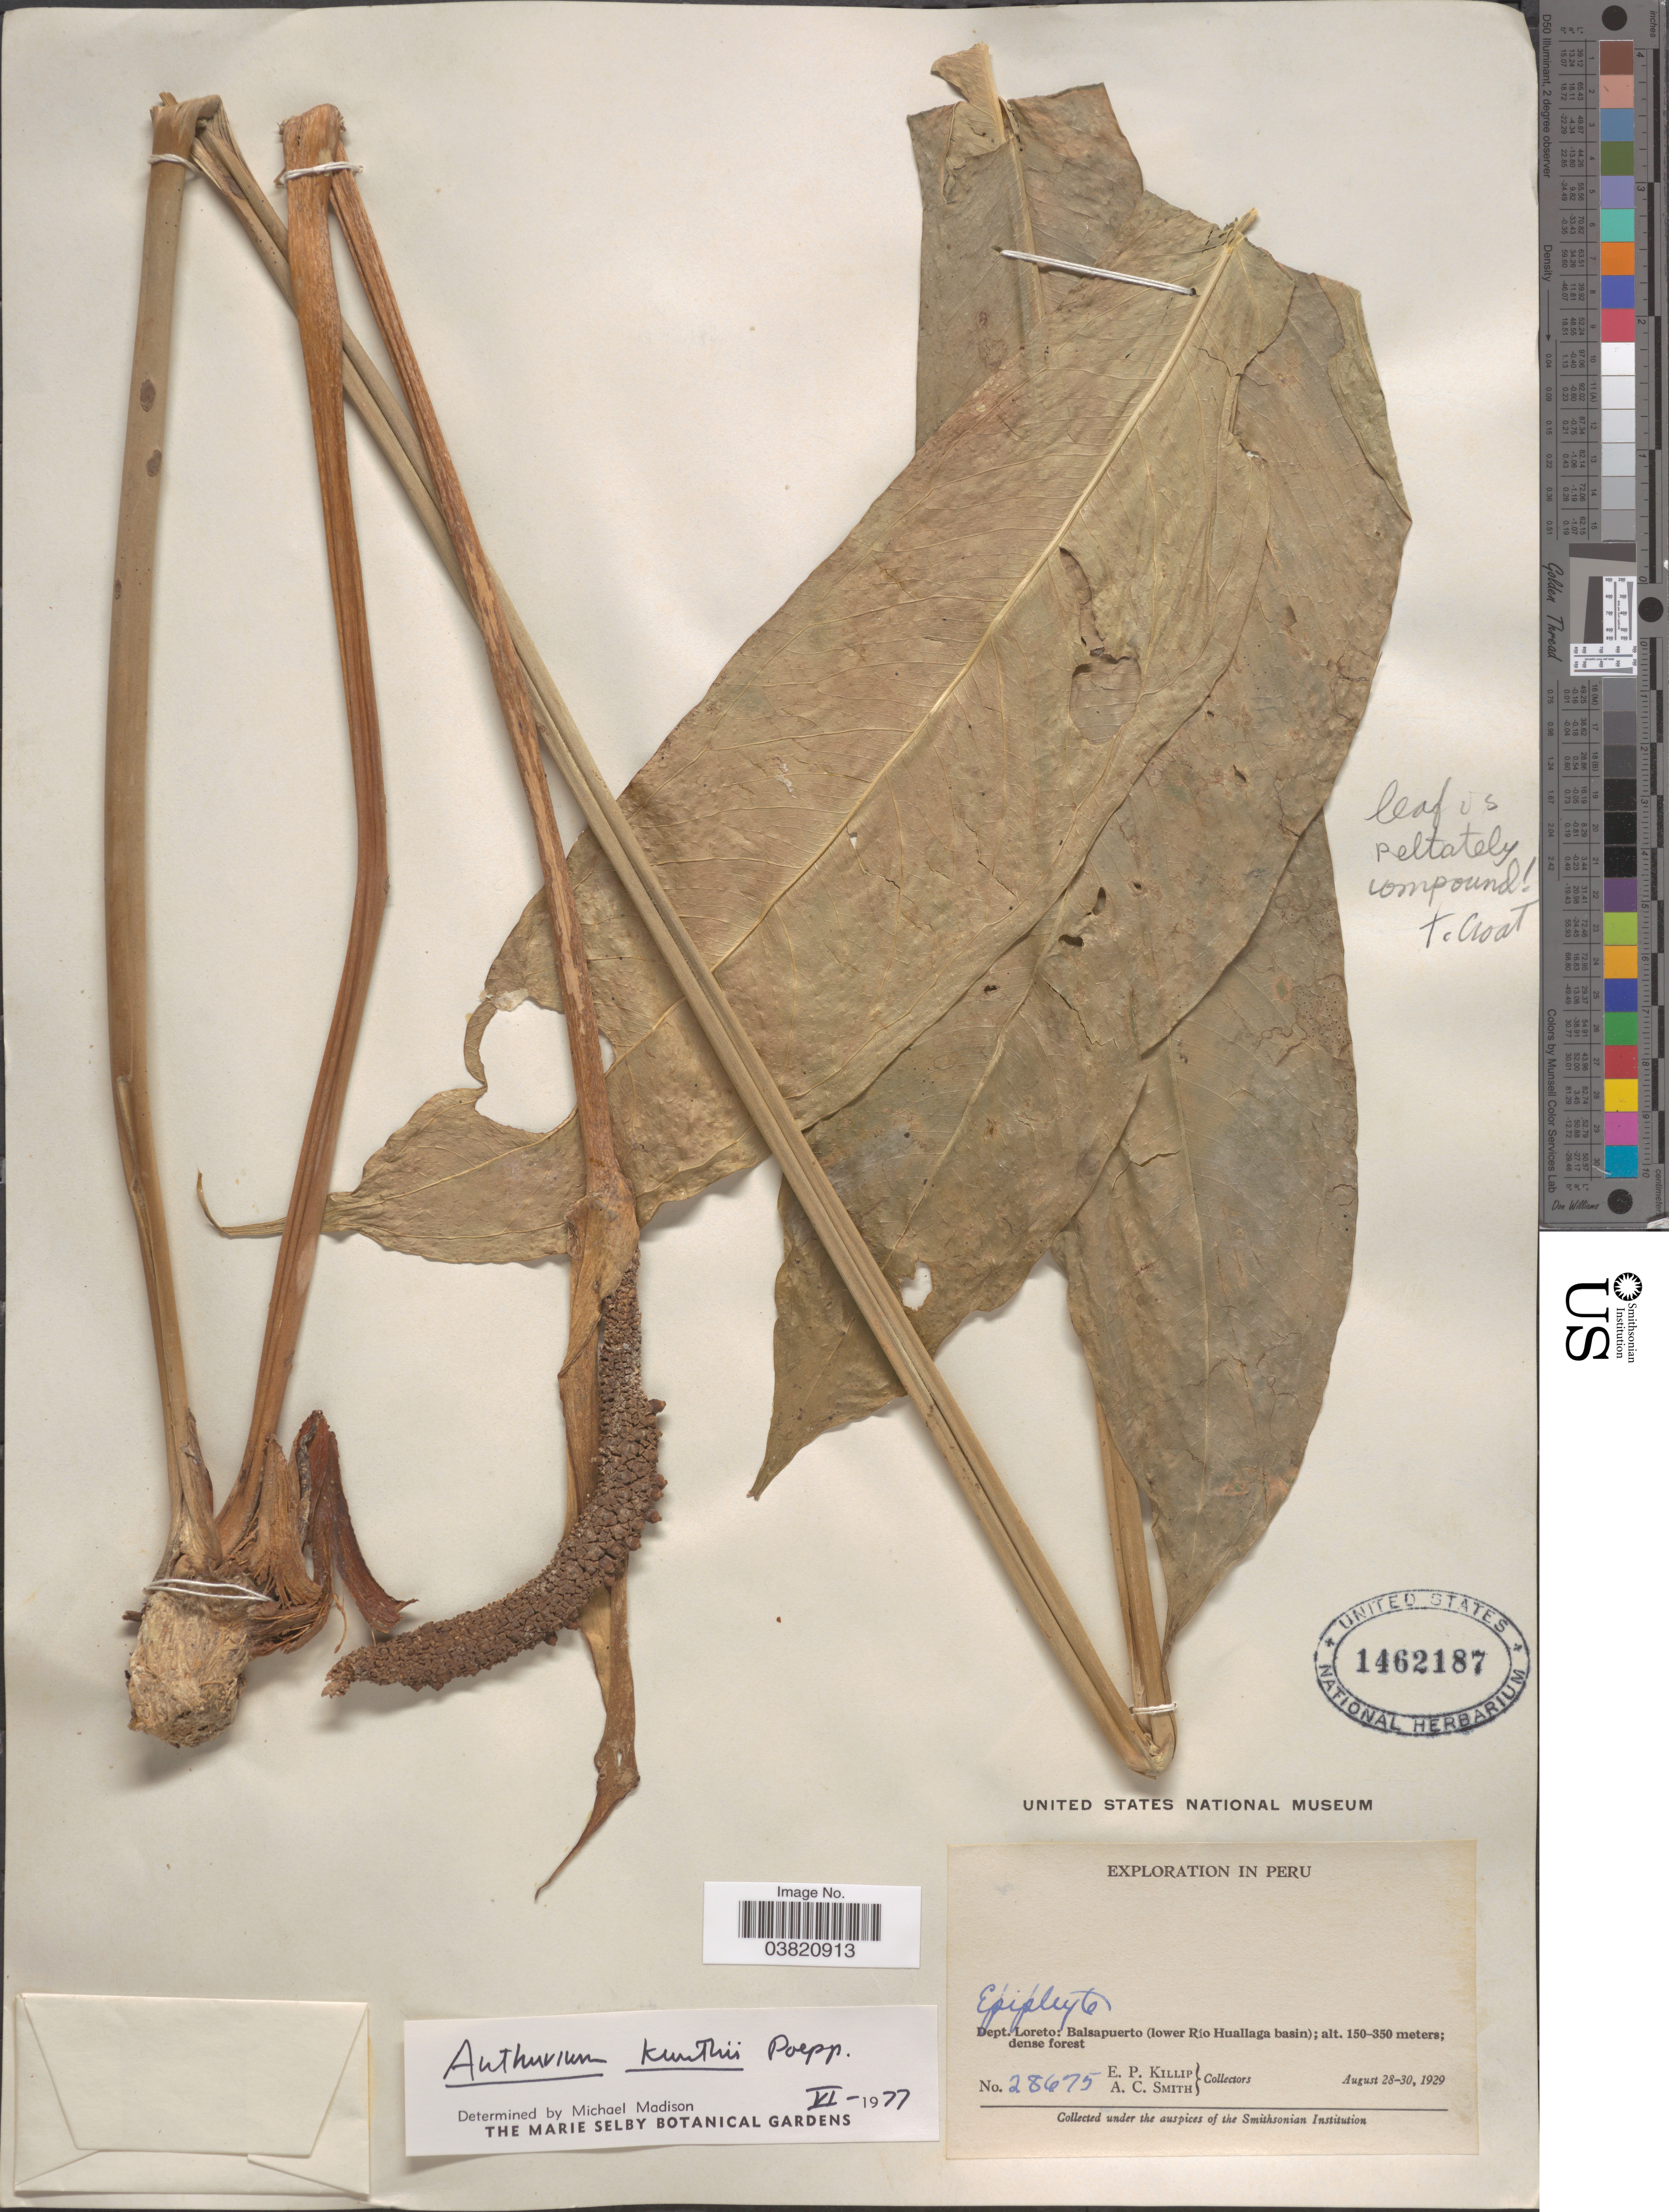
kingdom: Plantae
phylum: Tracheophyta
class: Liliopsida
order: Alismatales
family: Araceae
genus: Anthurium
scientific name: Anthurium kunthii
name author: Poepp.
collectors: E. P. Killip & A. C. Smith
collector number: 28675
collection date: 1929-08-28/1929-08-30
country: Peru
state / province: Loreto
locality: Dept. Loreto: Balsapuerto (lower Río Huallaga basin).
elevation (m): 150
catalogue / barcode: US 1462187